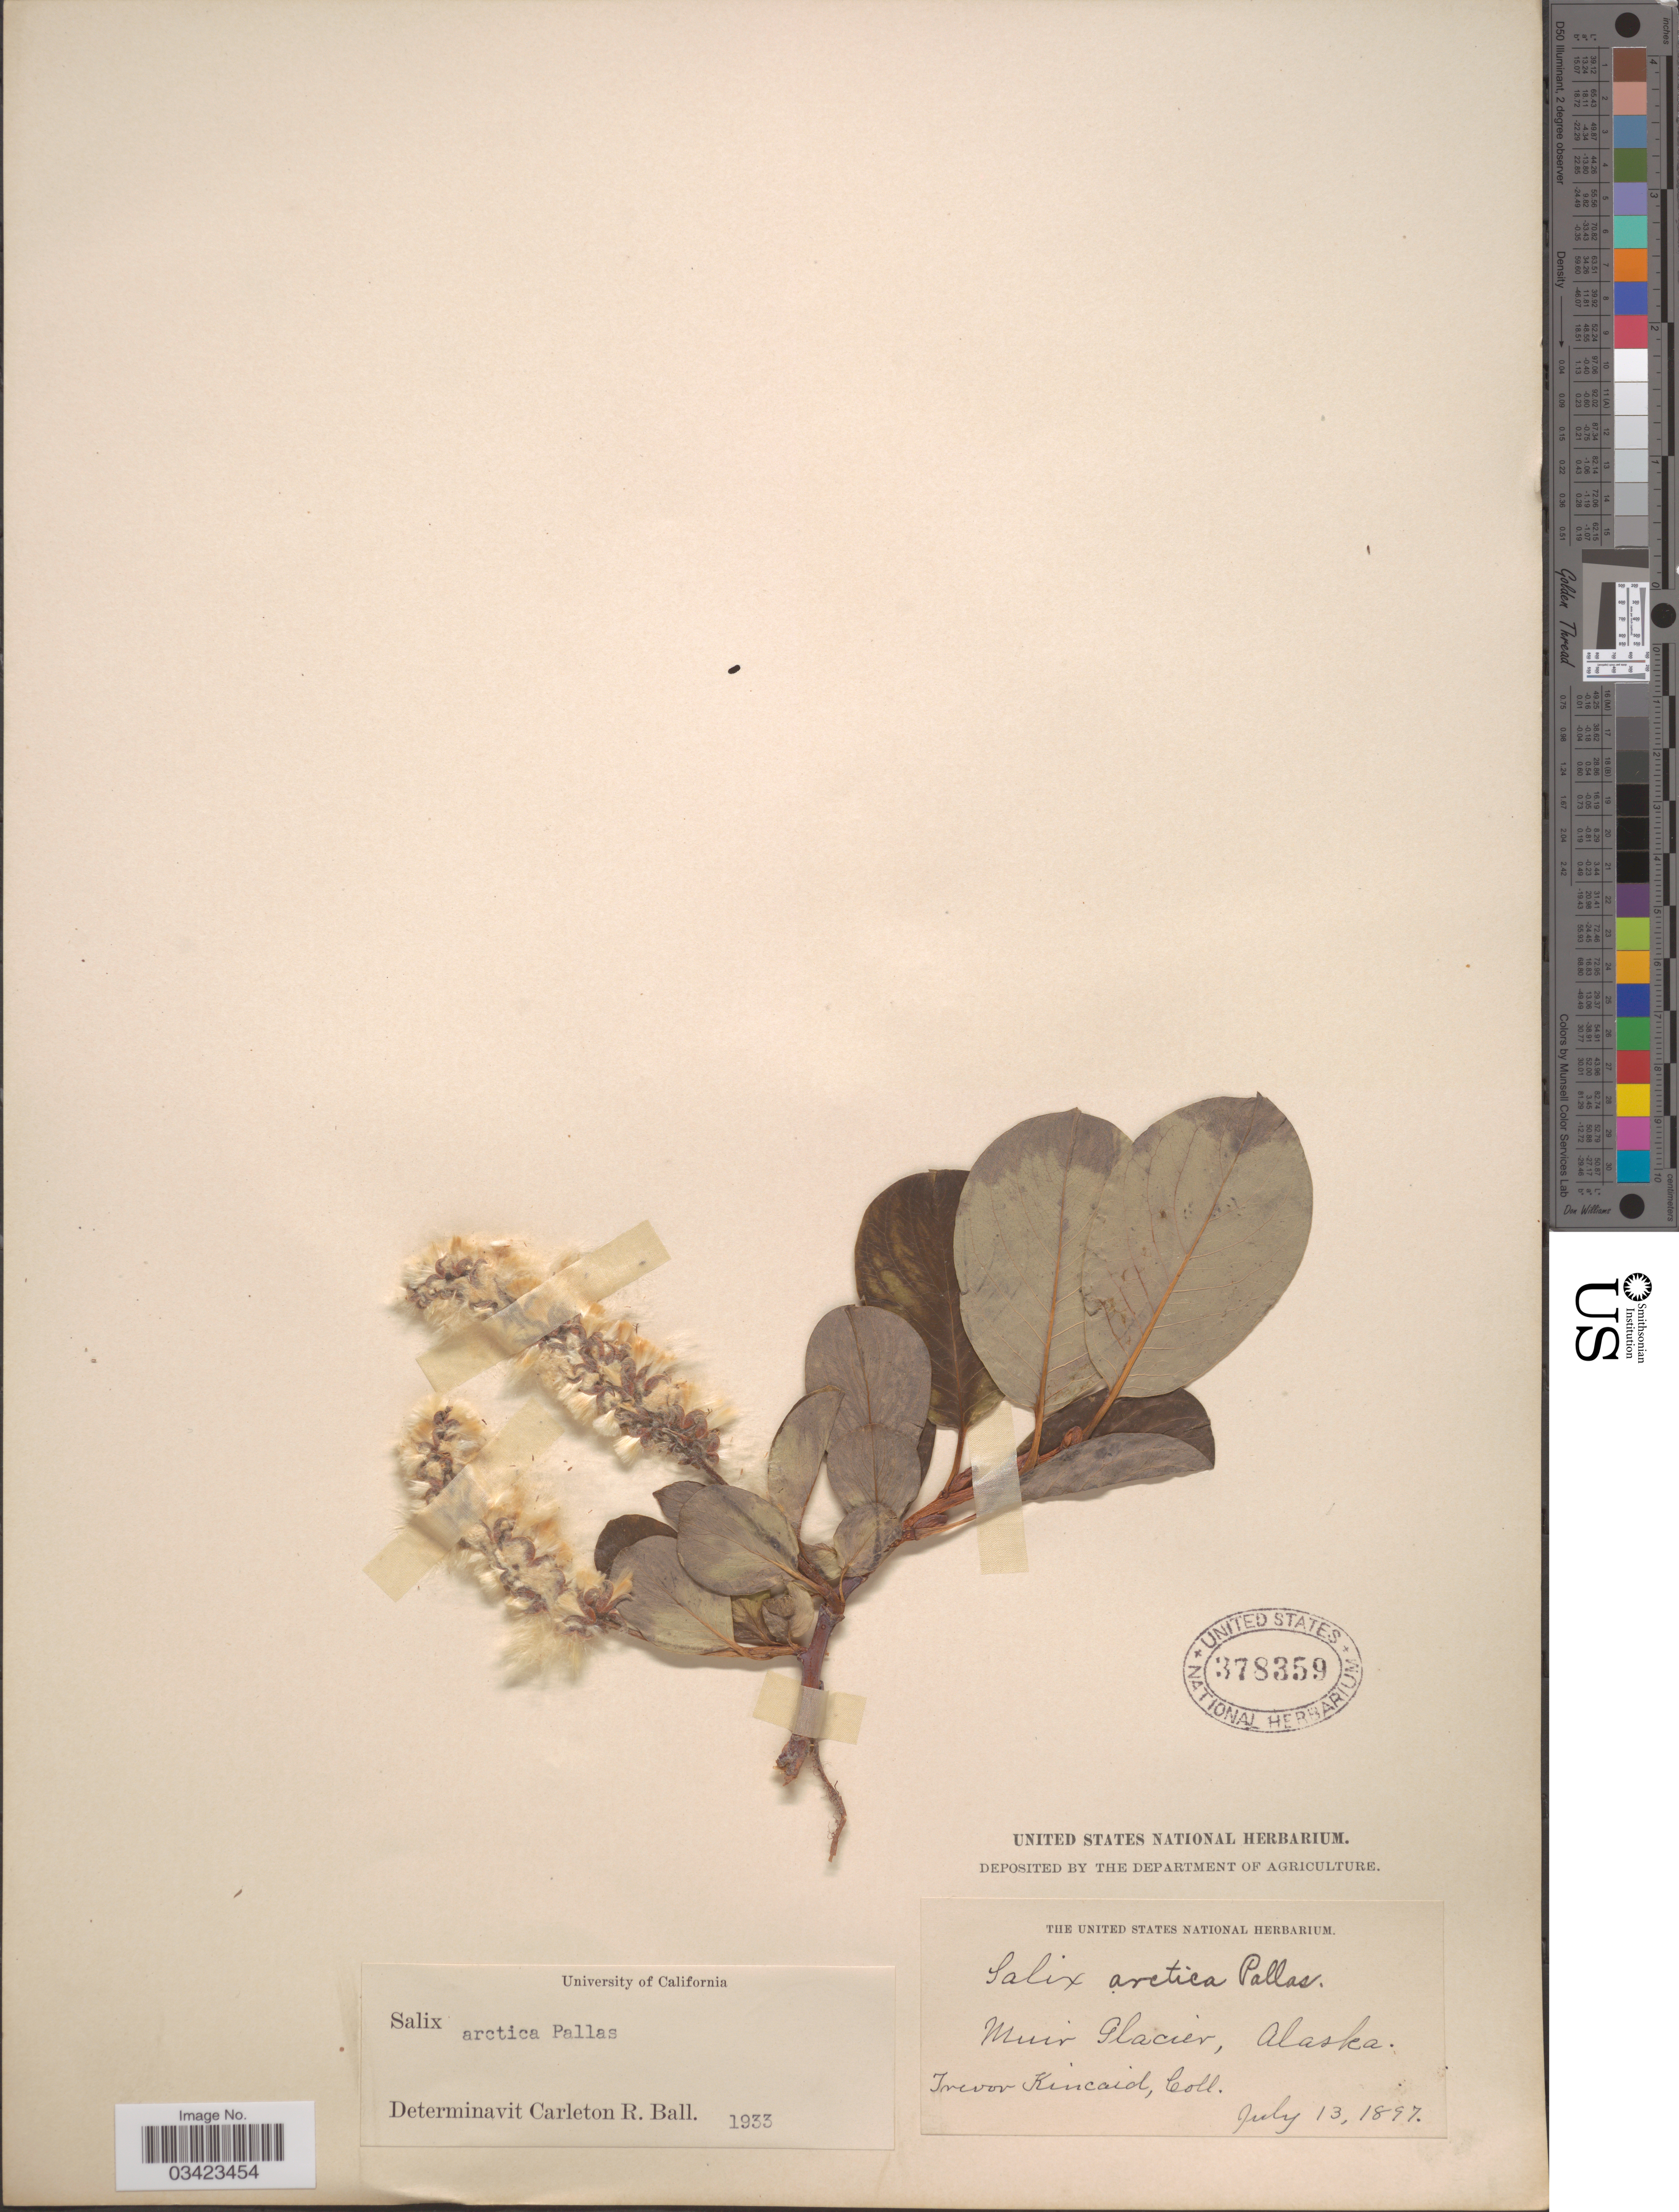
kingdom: Plantae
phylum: Tracheophyta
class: Magnoliopsida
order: Malpighiales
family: Salicaceae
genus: Salix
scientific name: Salix arctica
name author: Pall.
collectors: T. C. Kincaid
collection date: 1897-07-03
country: United States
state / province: Alaska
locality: Muir Glacier.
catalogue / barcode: US 378359